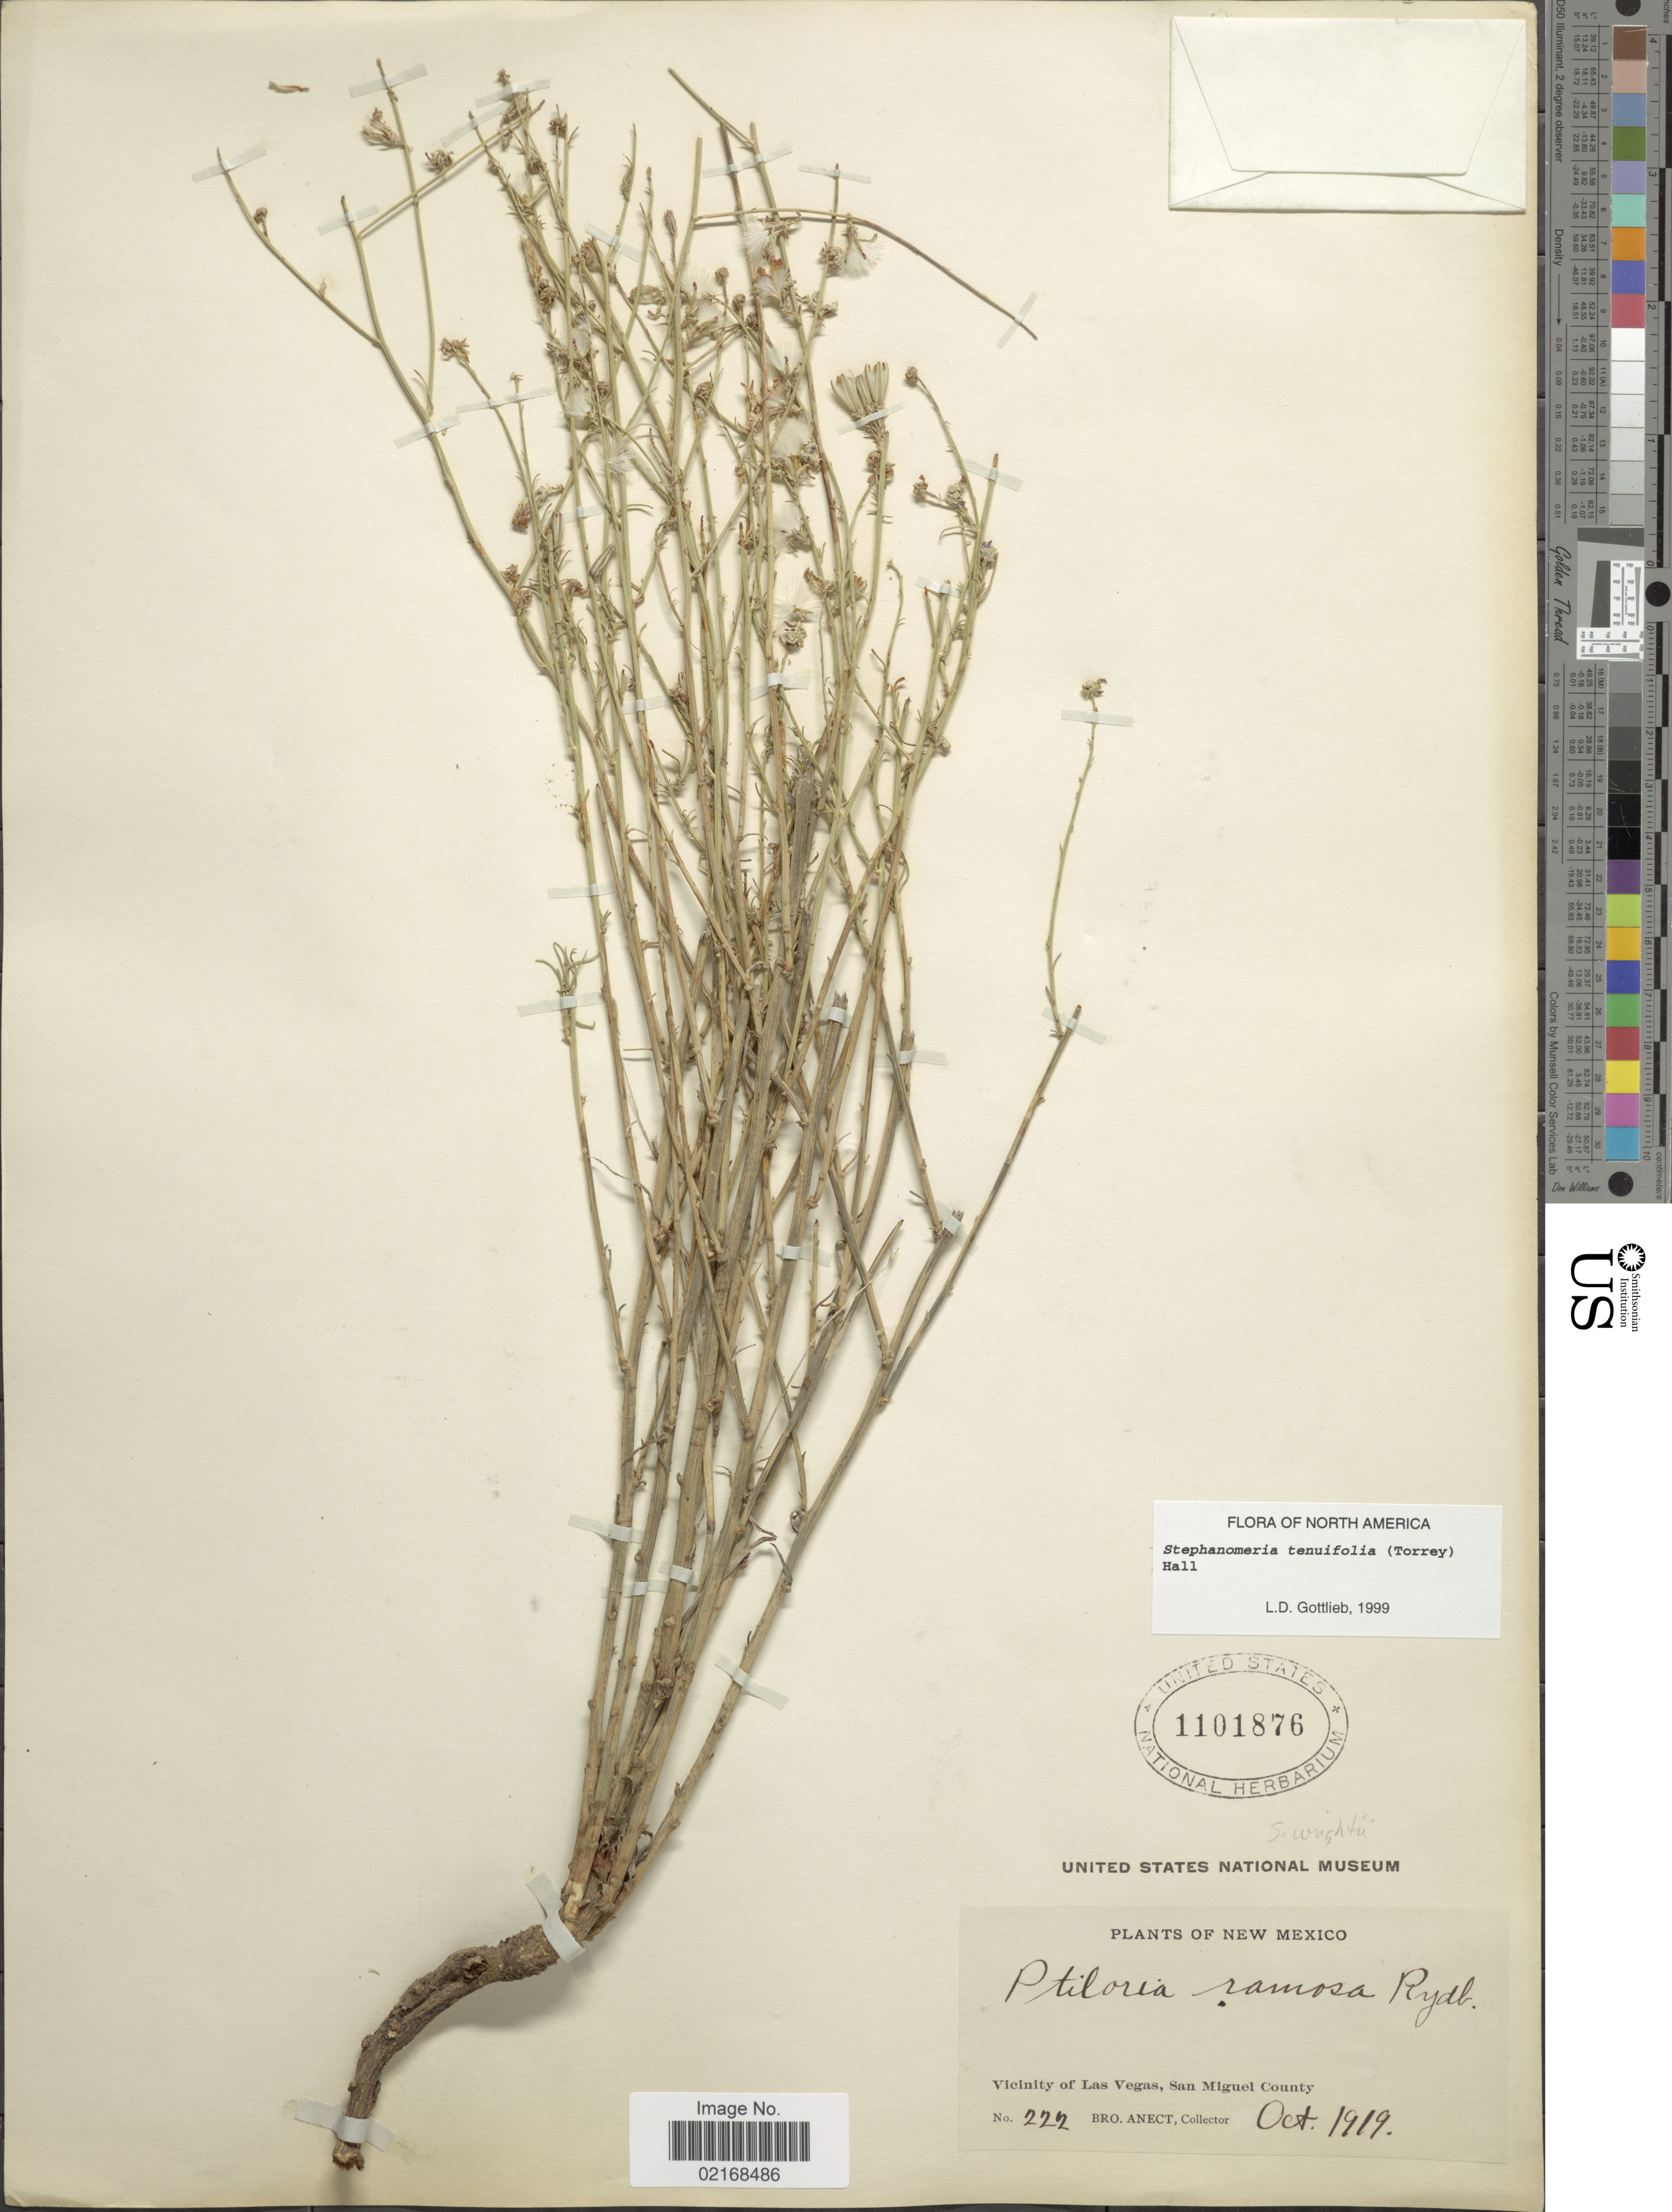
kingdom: Plantae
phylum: Tracheophyta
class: Magnoliopsida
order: Asterales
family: Asteraceae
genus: Stephanomeria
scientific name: Stephanomeria tenuifolia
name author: (Torr.) H.M. Hall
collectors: B. Anect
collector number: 222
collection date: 1919-10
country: United States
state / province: New Mexico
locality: Vicinity of Las Vegas, San Miguel County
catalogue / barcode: US 1101876